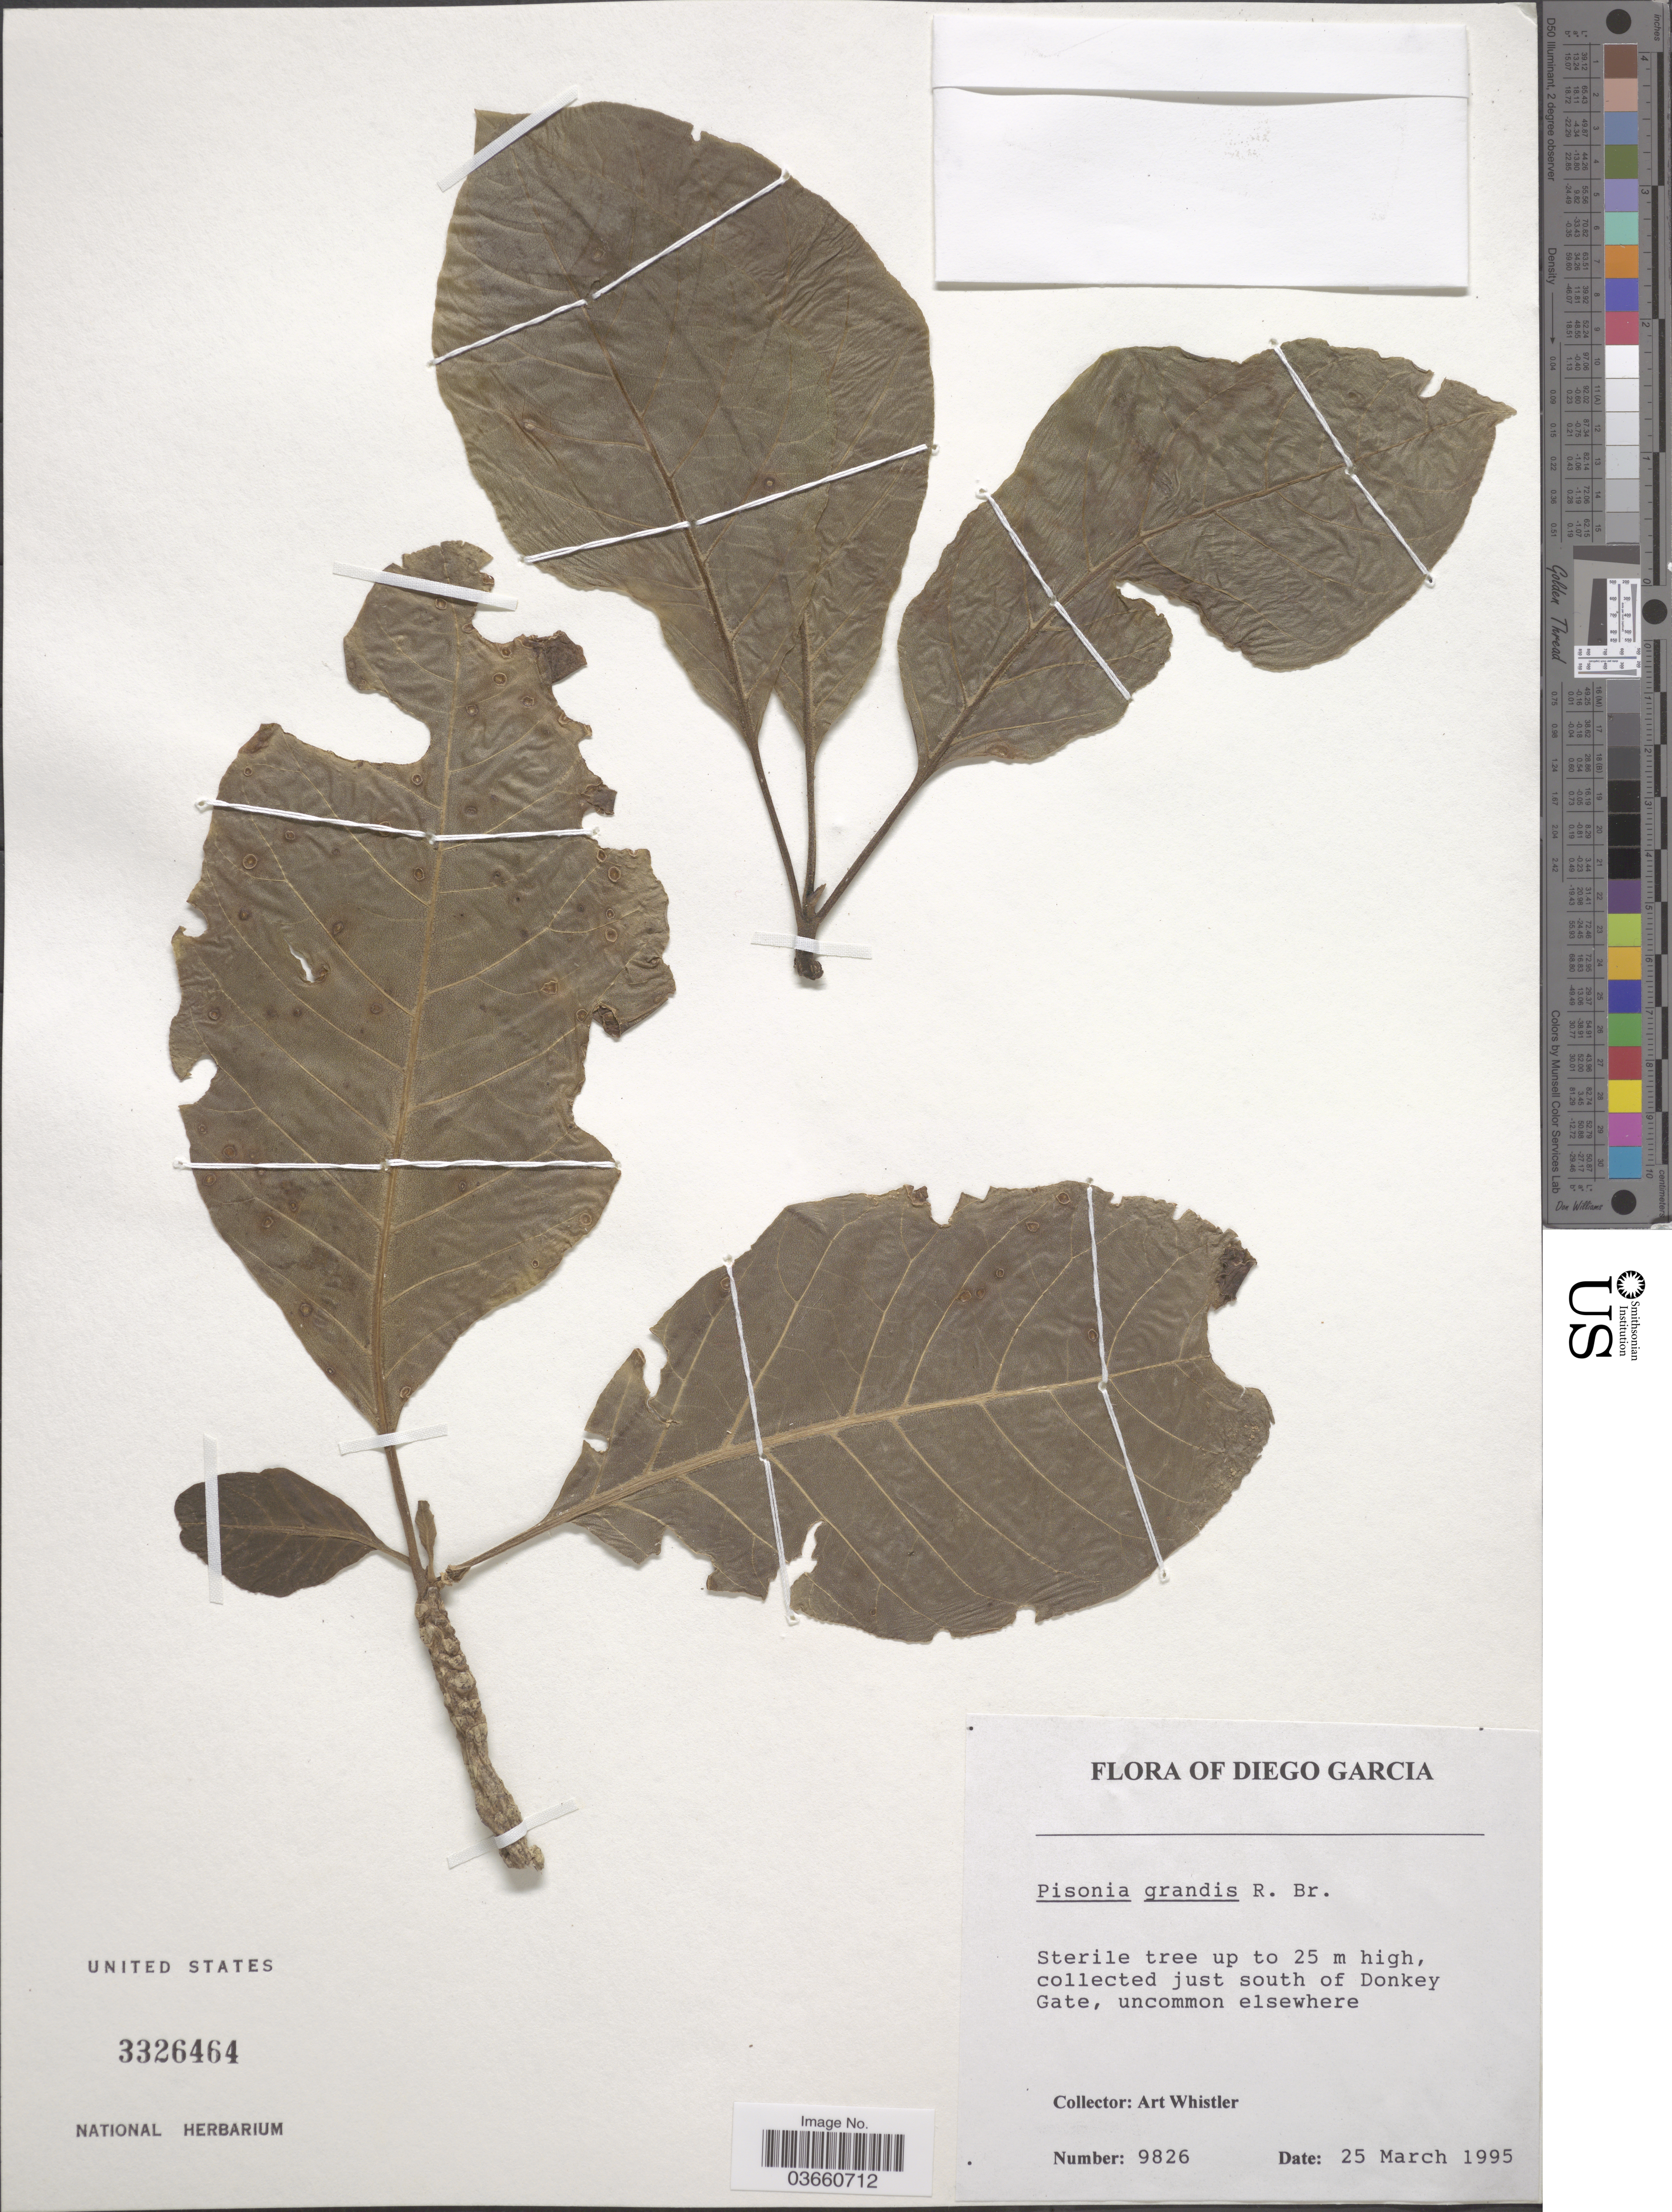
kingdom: Plantae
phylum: Tracheophyta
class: Magnoliopsida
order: Caryophyllales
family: Nyctaginaceae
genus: Pisonia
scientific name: Pisonia grandis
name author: R. Br.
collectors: A. Whistler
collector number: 9826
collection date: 1995-03-25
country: British Indian Ocean Territory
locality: Diego Garcia. Just south of Donkey Gate.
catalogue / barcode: US 3326464